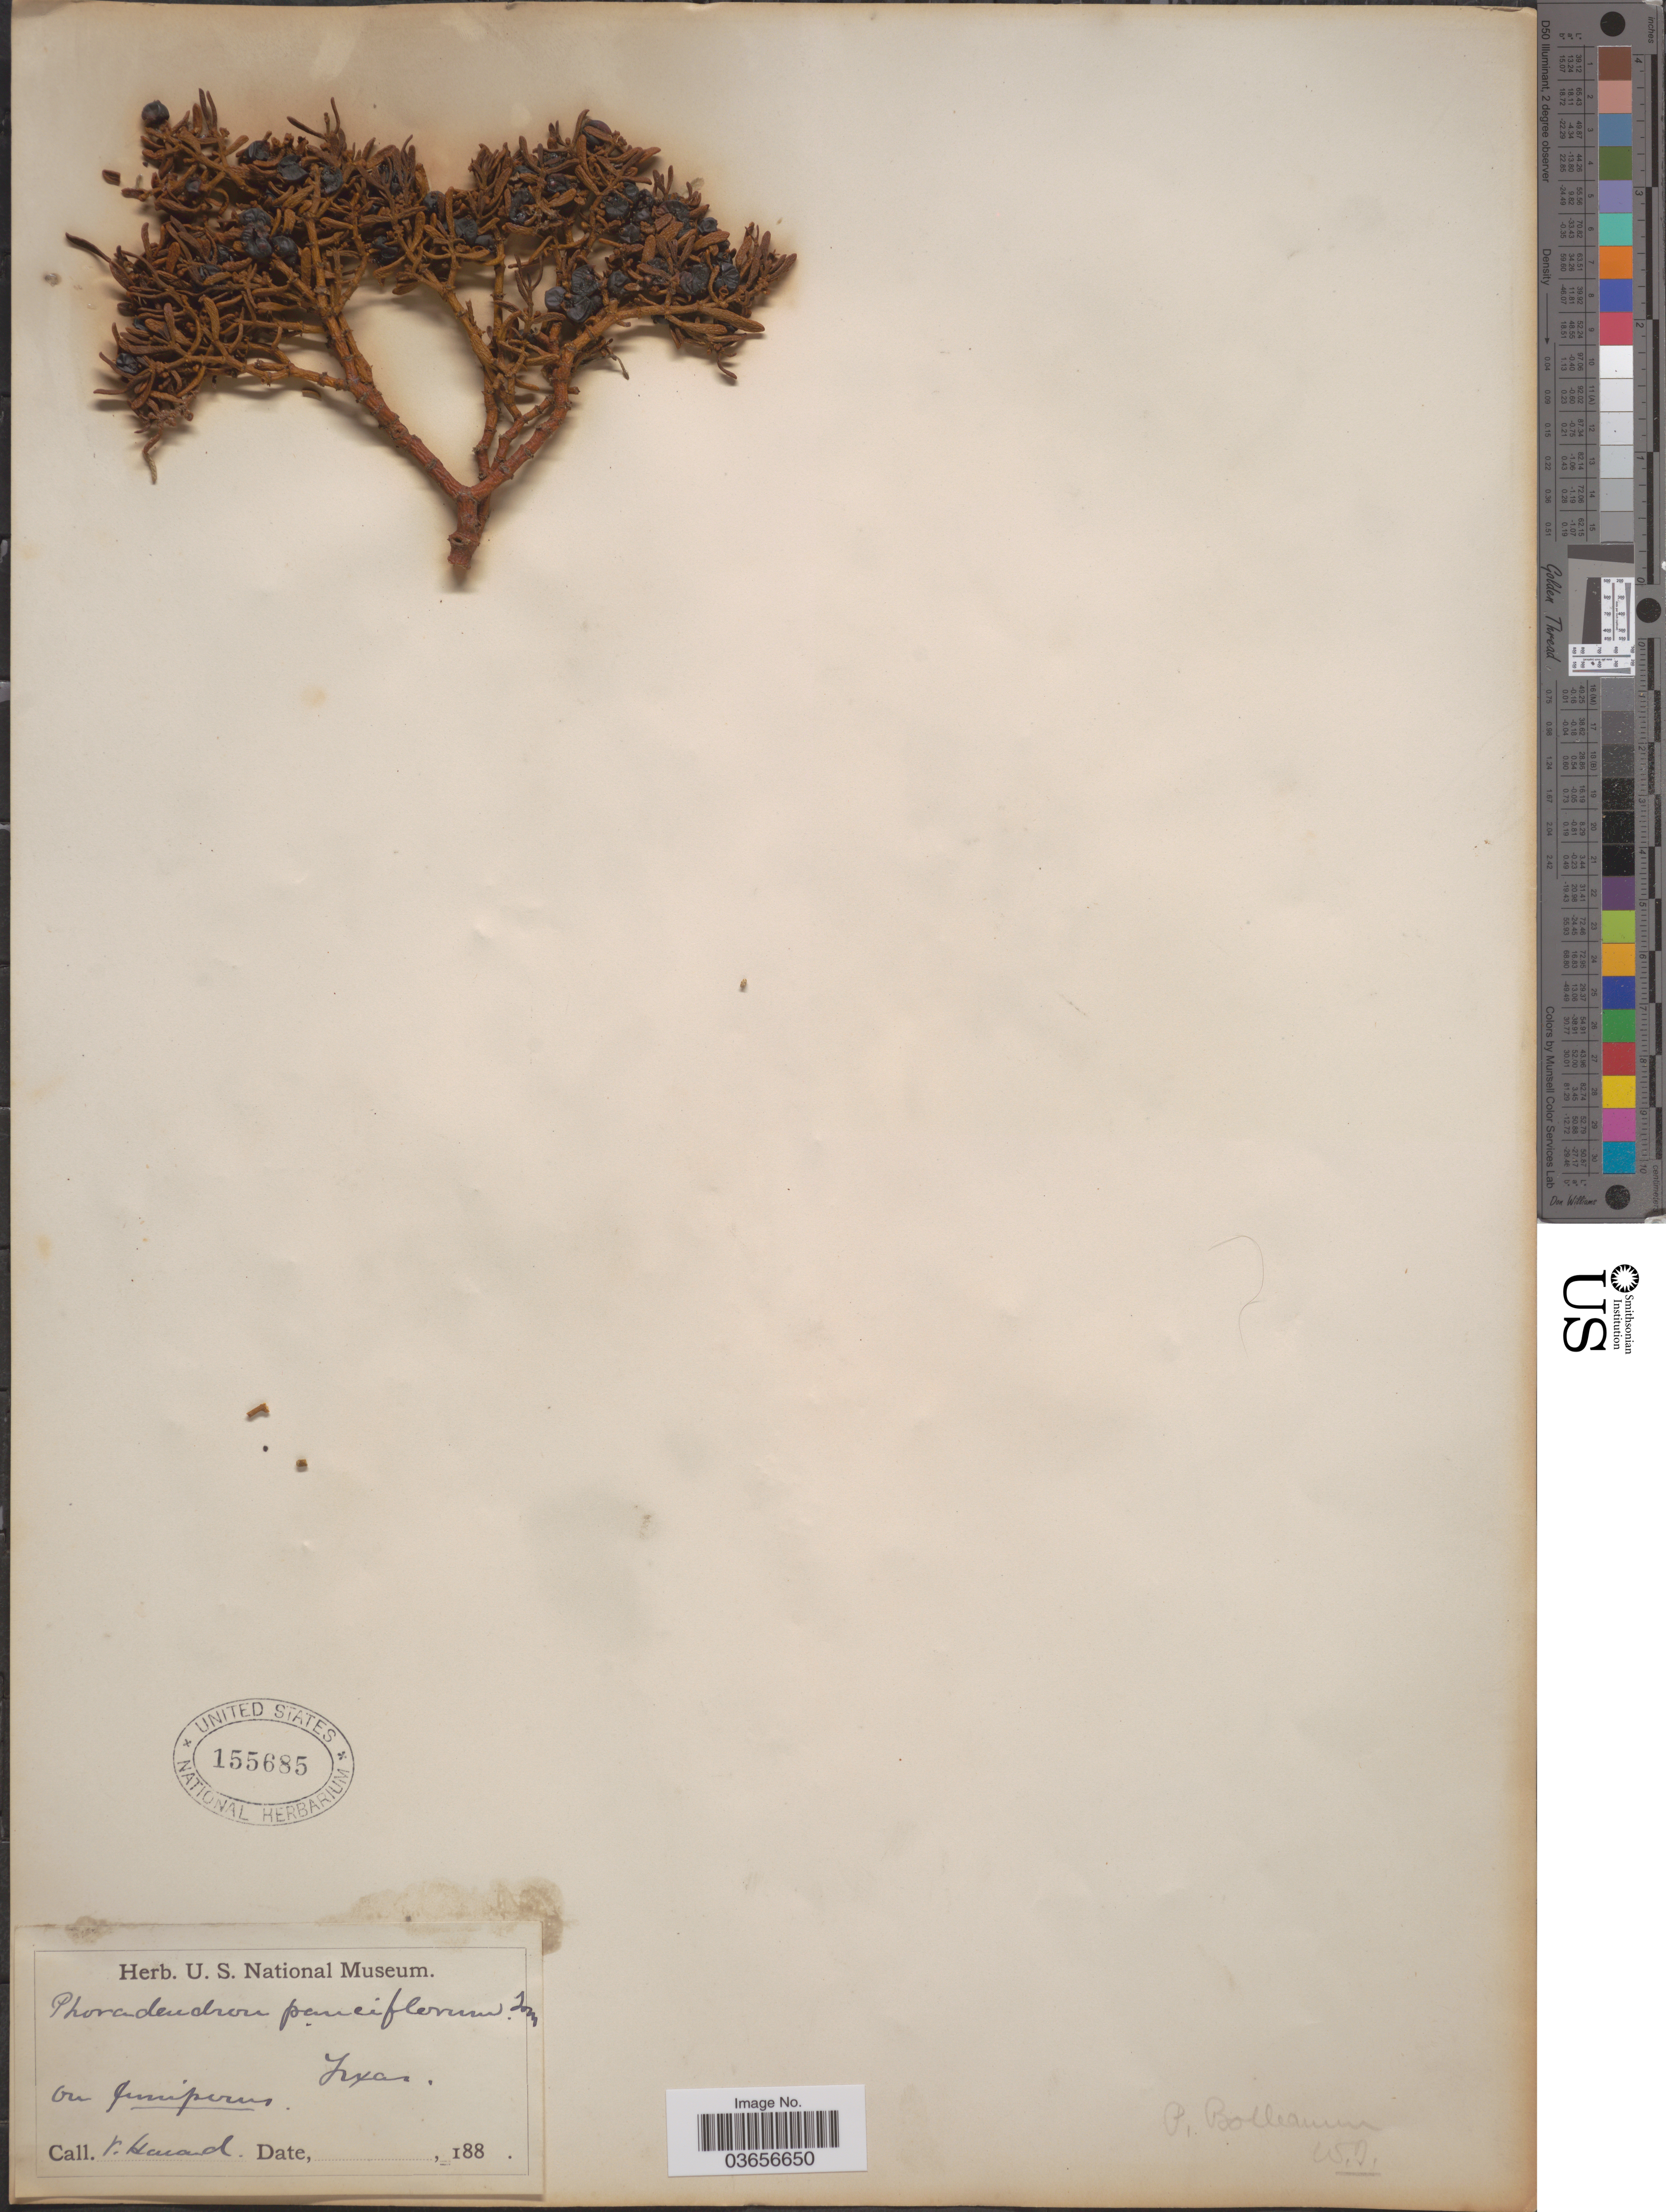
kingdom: Plantae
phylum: Tracheophyta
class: Magnoliopsida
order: Santalales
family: Viscaceae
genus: Phoradendron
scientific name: Phoradendron bolleanum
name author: (Seem.) Eichler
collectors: V. Havard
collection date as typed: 188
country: United States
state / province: Texas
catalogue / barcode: US 155685